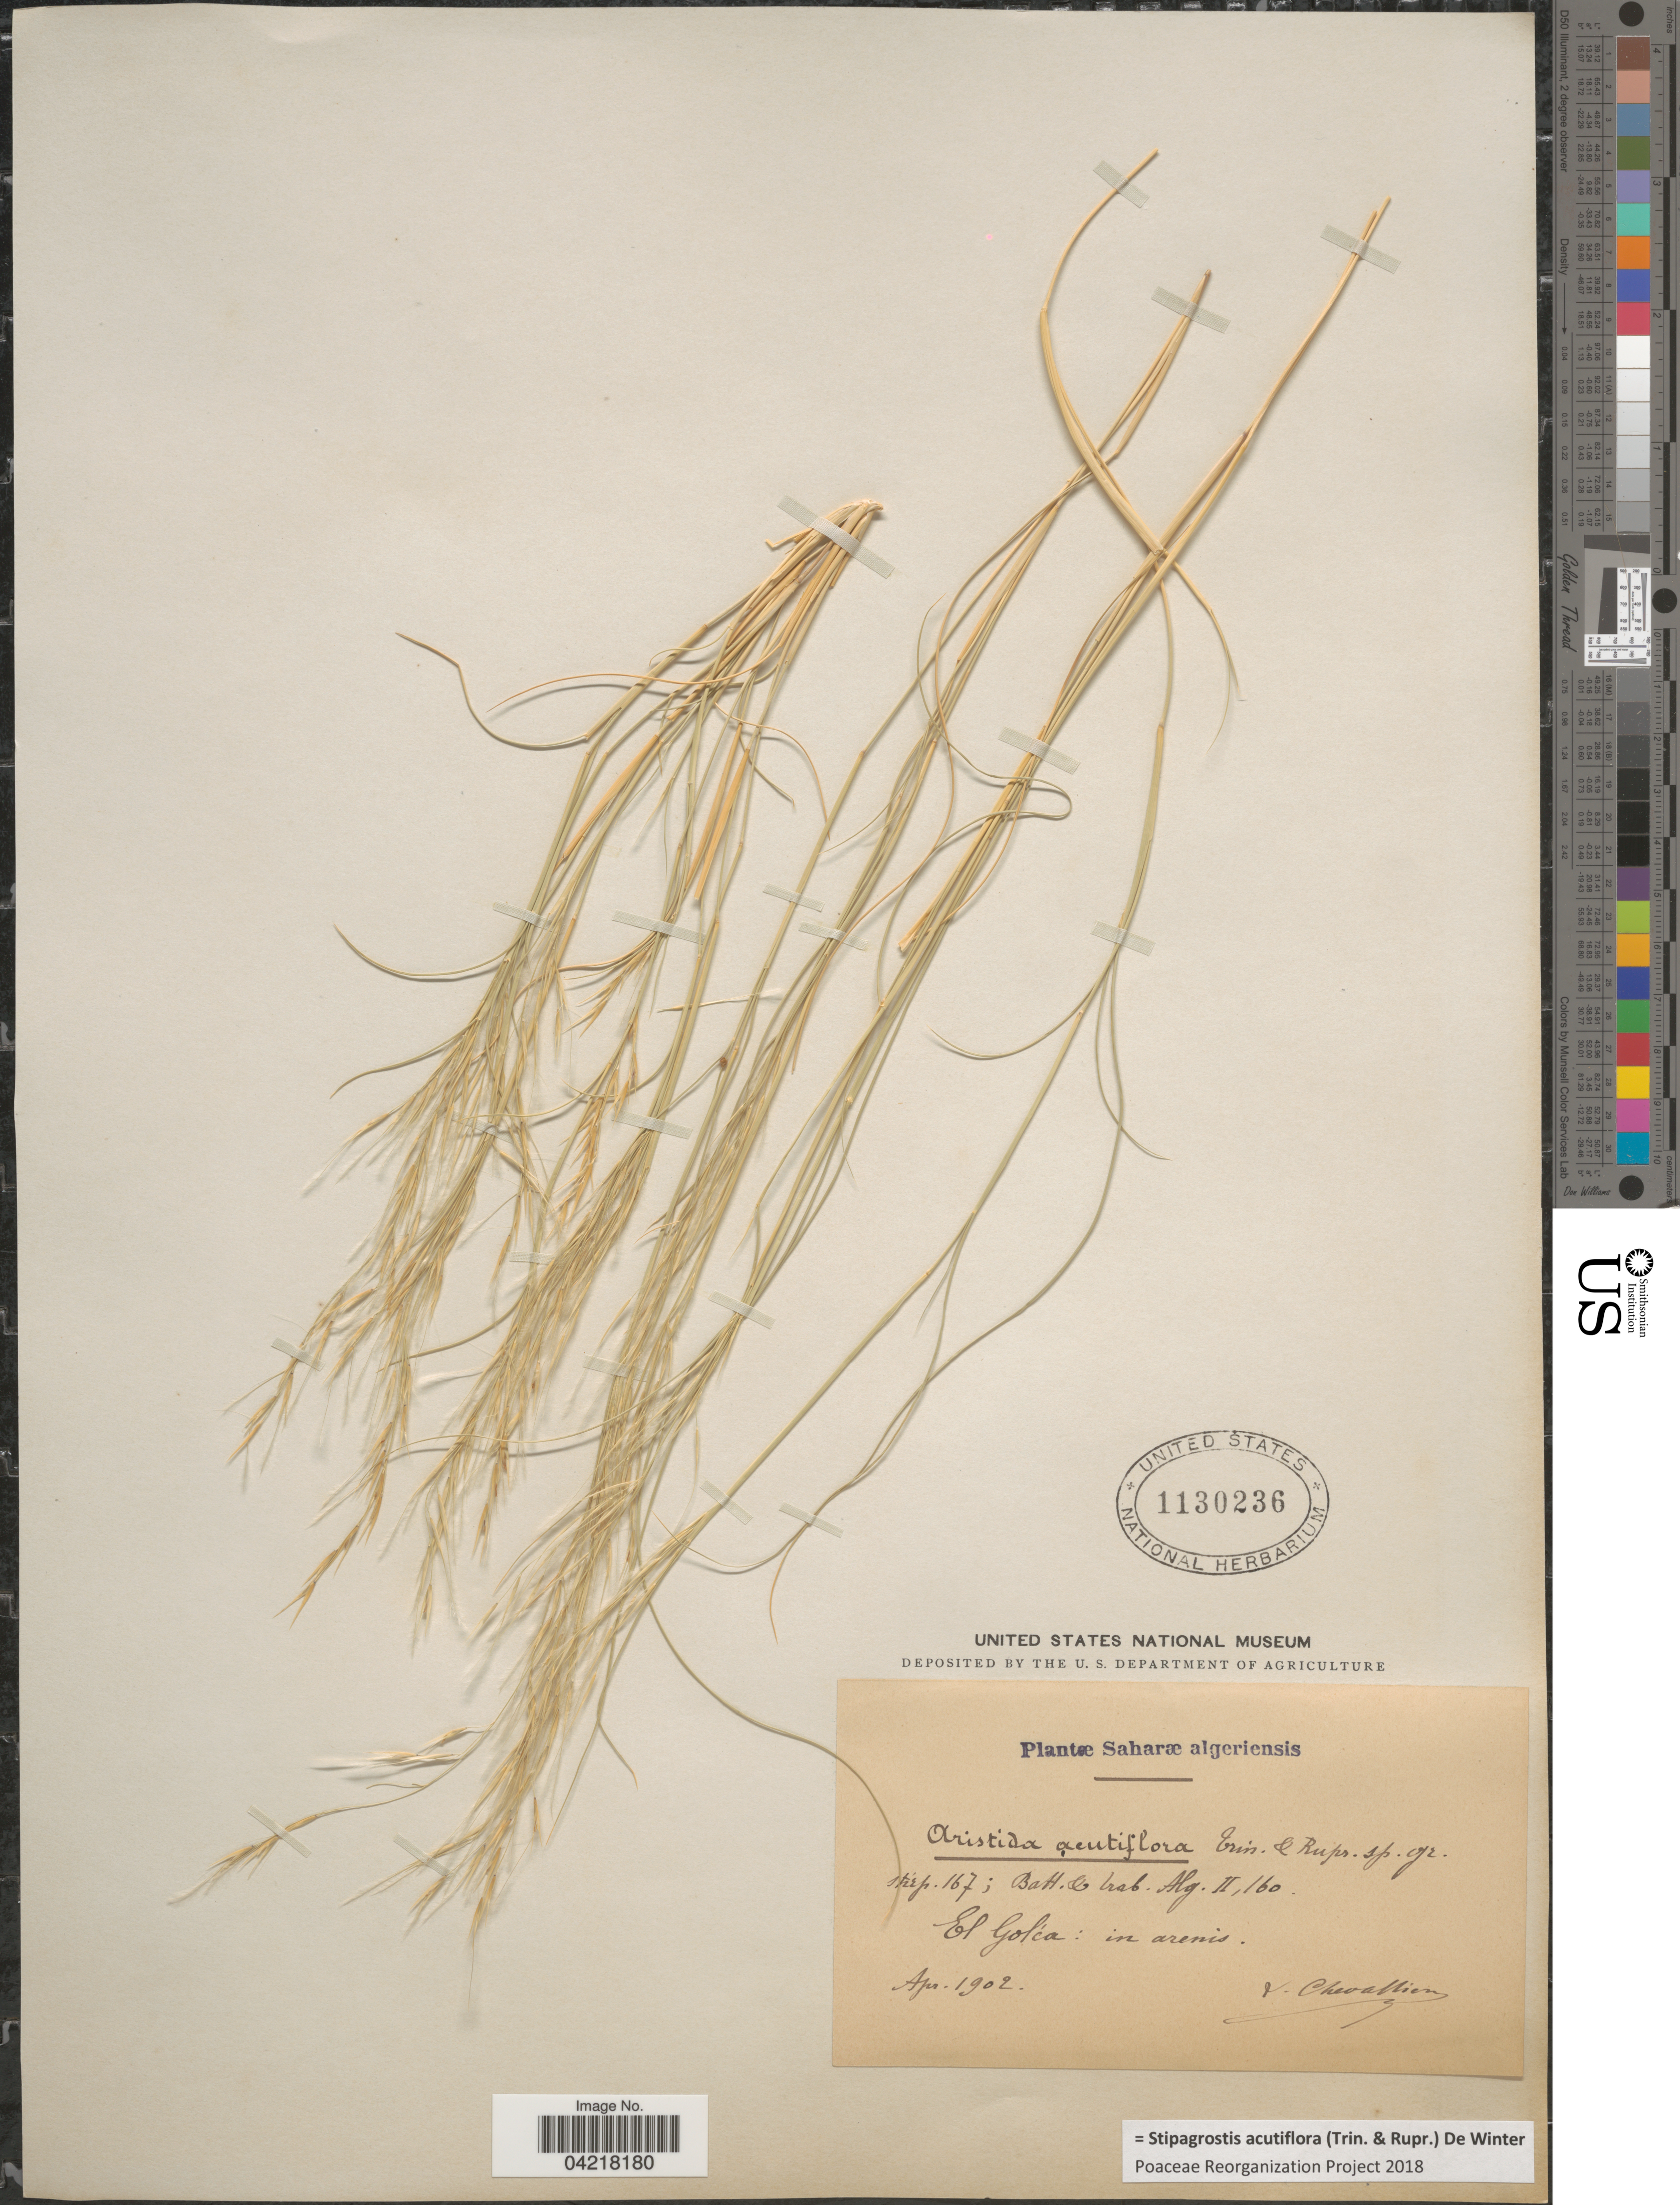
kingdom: Plantae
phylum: Tracheophyta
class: Liliopsida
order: Poales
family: Poaceae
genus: Stipagrostis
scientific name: Stipagrostis acutiflora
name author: (Trin. & Rupr.) De Winter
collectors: L. Chevallier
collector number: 167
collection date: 1902-04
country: Algeria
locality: Saharæ algeriensis. El Goléa: in arenis.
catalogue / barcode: US 1130236